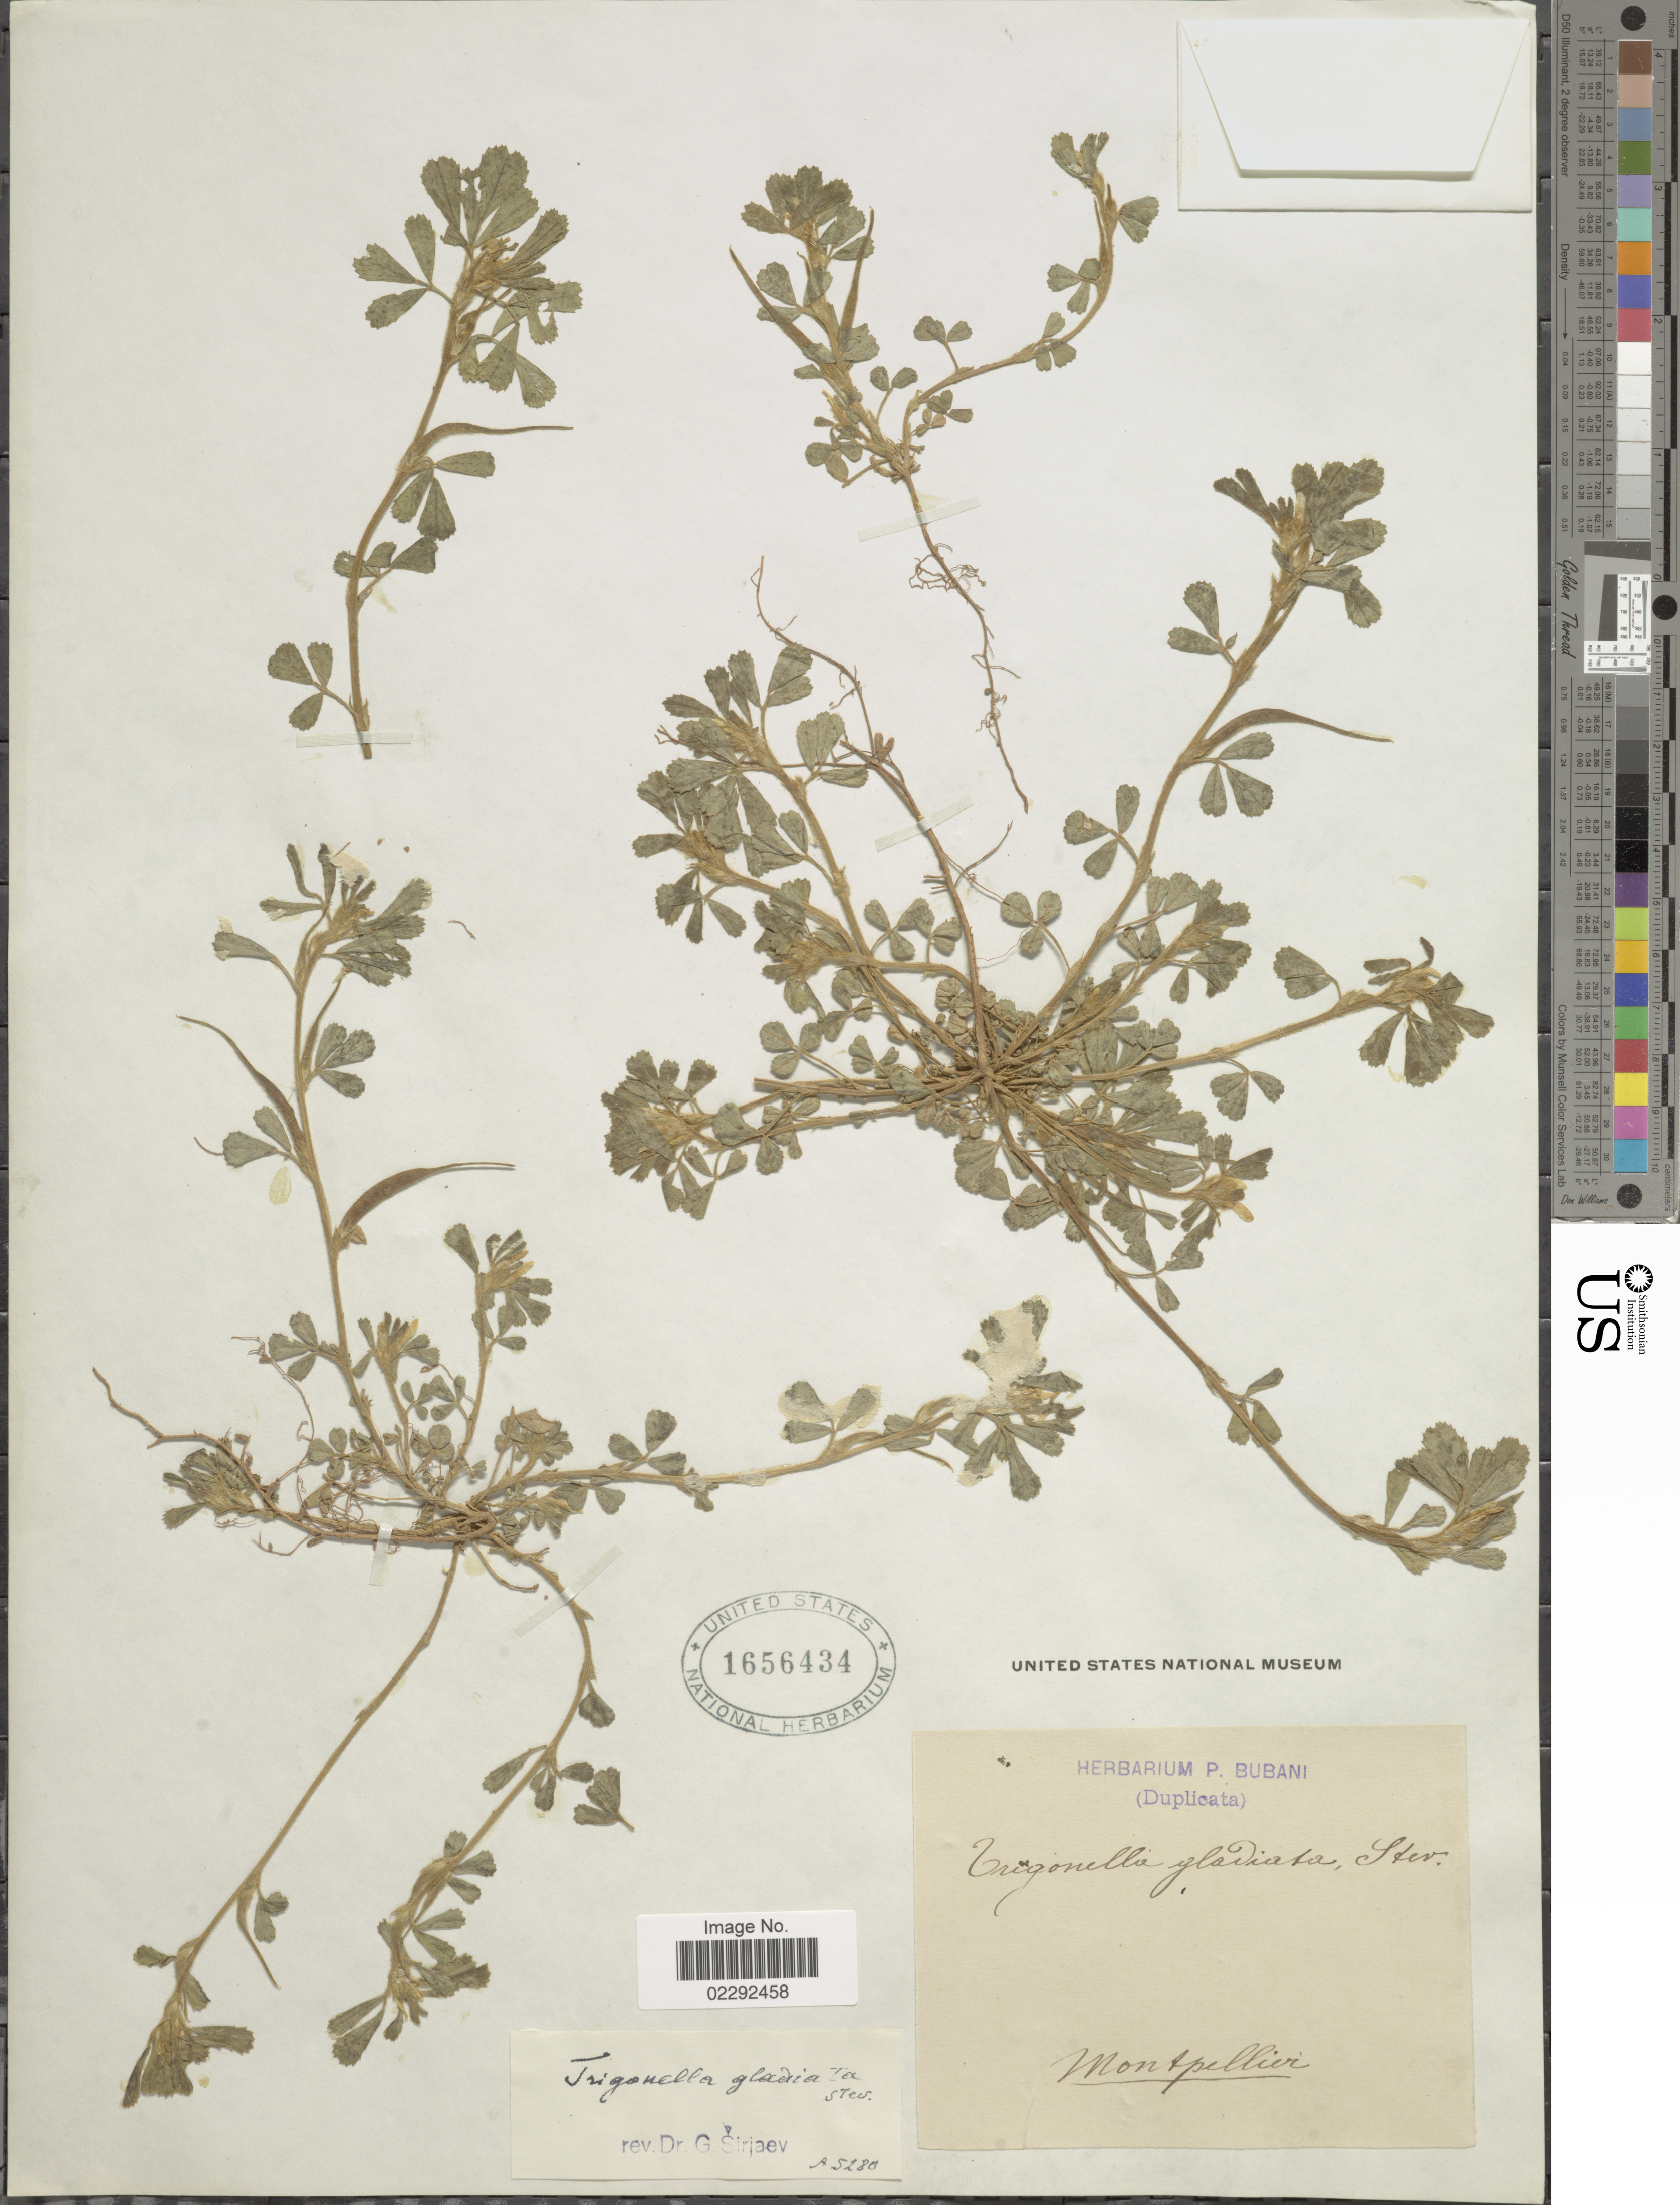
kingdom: Plantae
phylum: Tracheophyta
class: Magnoliopsida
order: Fabales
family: Fabaceae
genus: Trigonella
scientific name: Trigonella gladiata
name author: M. Bieb.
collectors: ex herb. P. Bubani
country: France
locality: Montpellier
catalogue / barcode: US 1656434